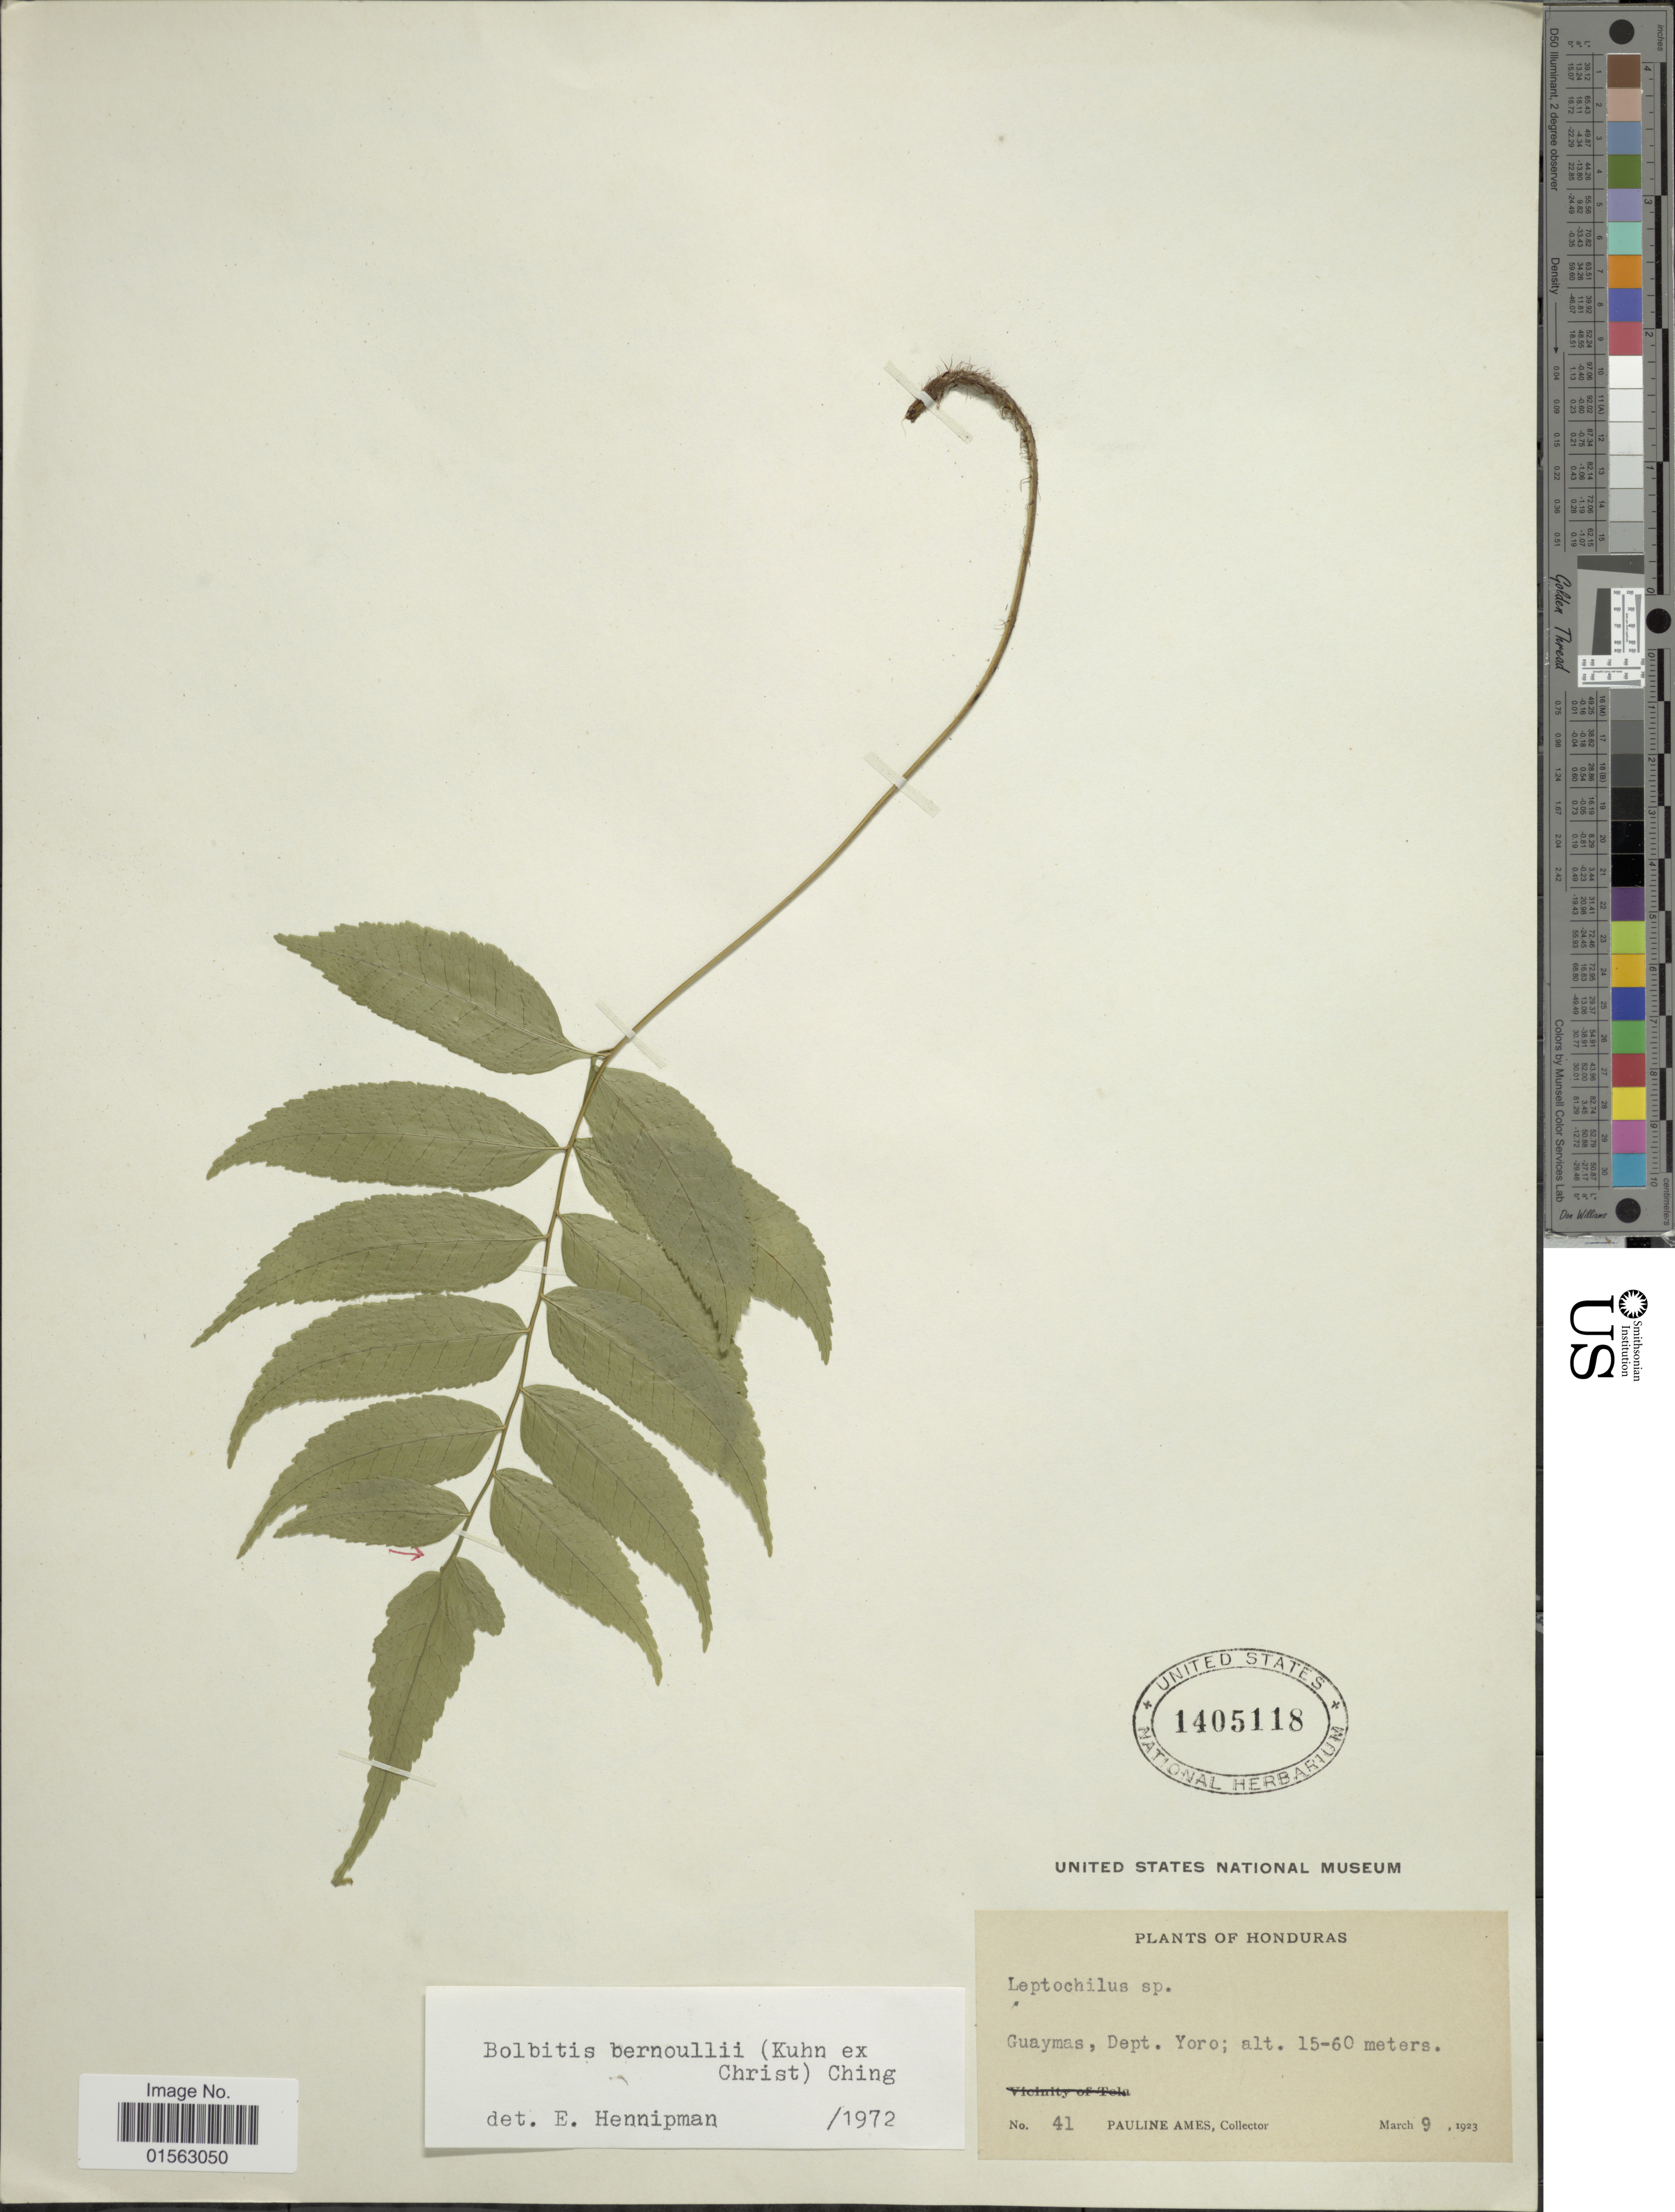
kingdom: Plantae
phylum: Tracheophyta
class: Polypodiopsida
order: Polypodiales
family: Dryopteridaceae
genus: Mickelia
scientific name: Mickelia bernoullii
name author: (Kuhn ex Christ) R.C. Moran et al.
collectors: P. Ames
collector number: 41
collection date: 1923-03-09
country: Honduras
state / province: Yoro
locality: Honduras, Guaymas, Dept. Yoro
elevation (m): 15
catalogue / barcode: US 1405118